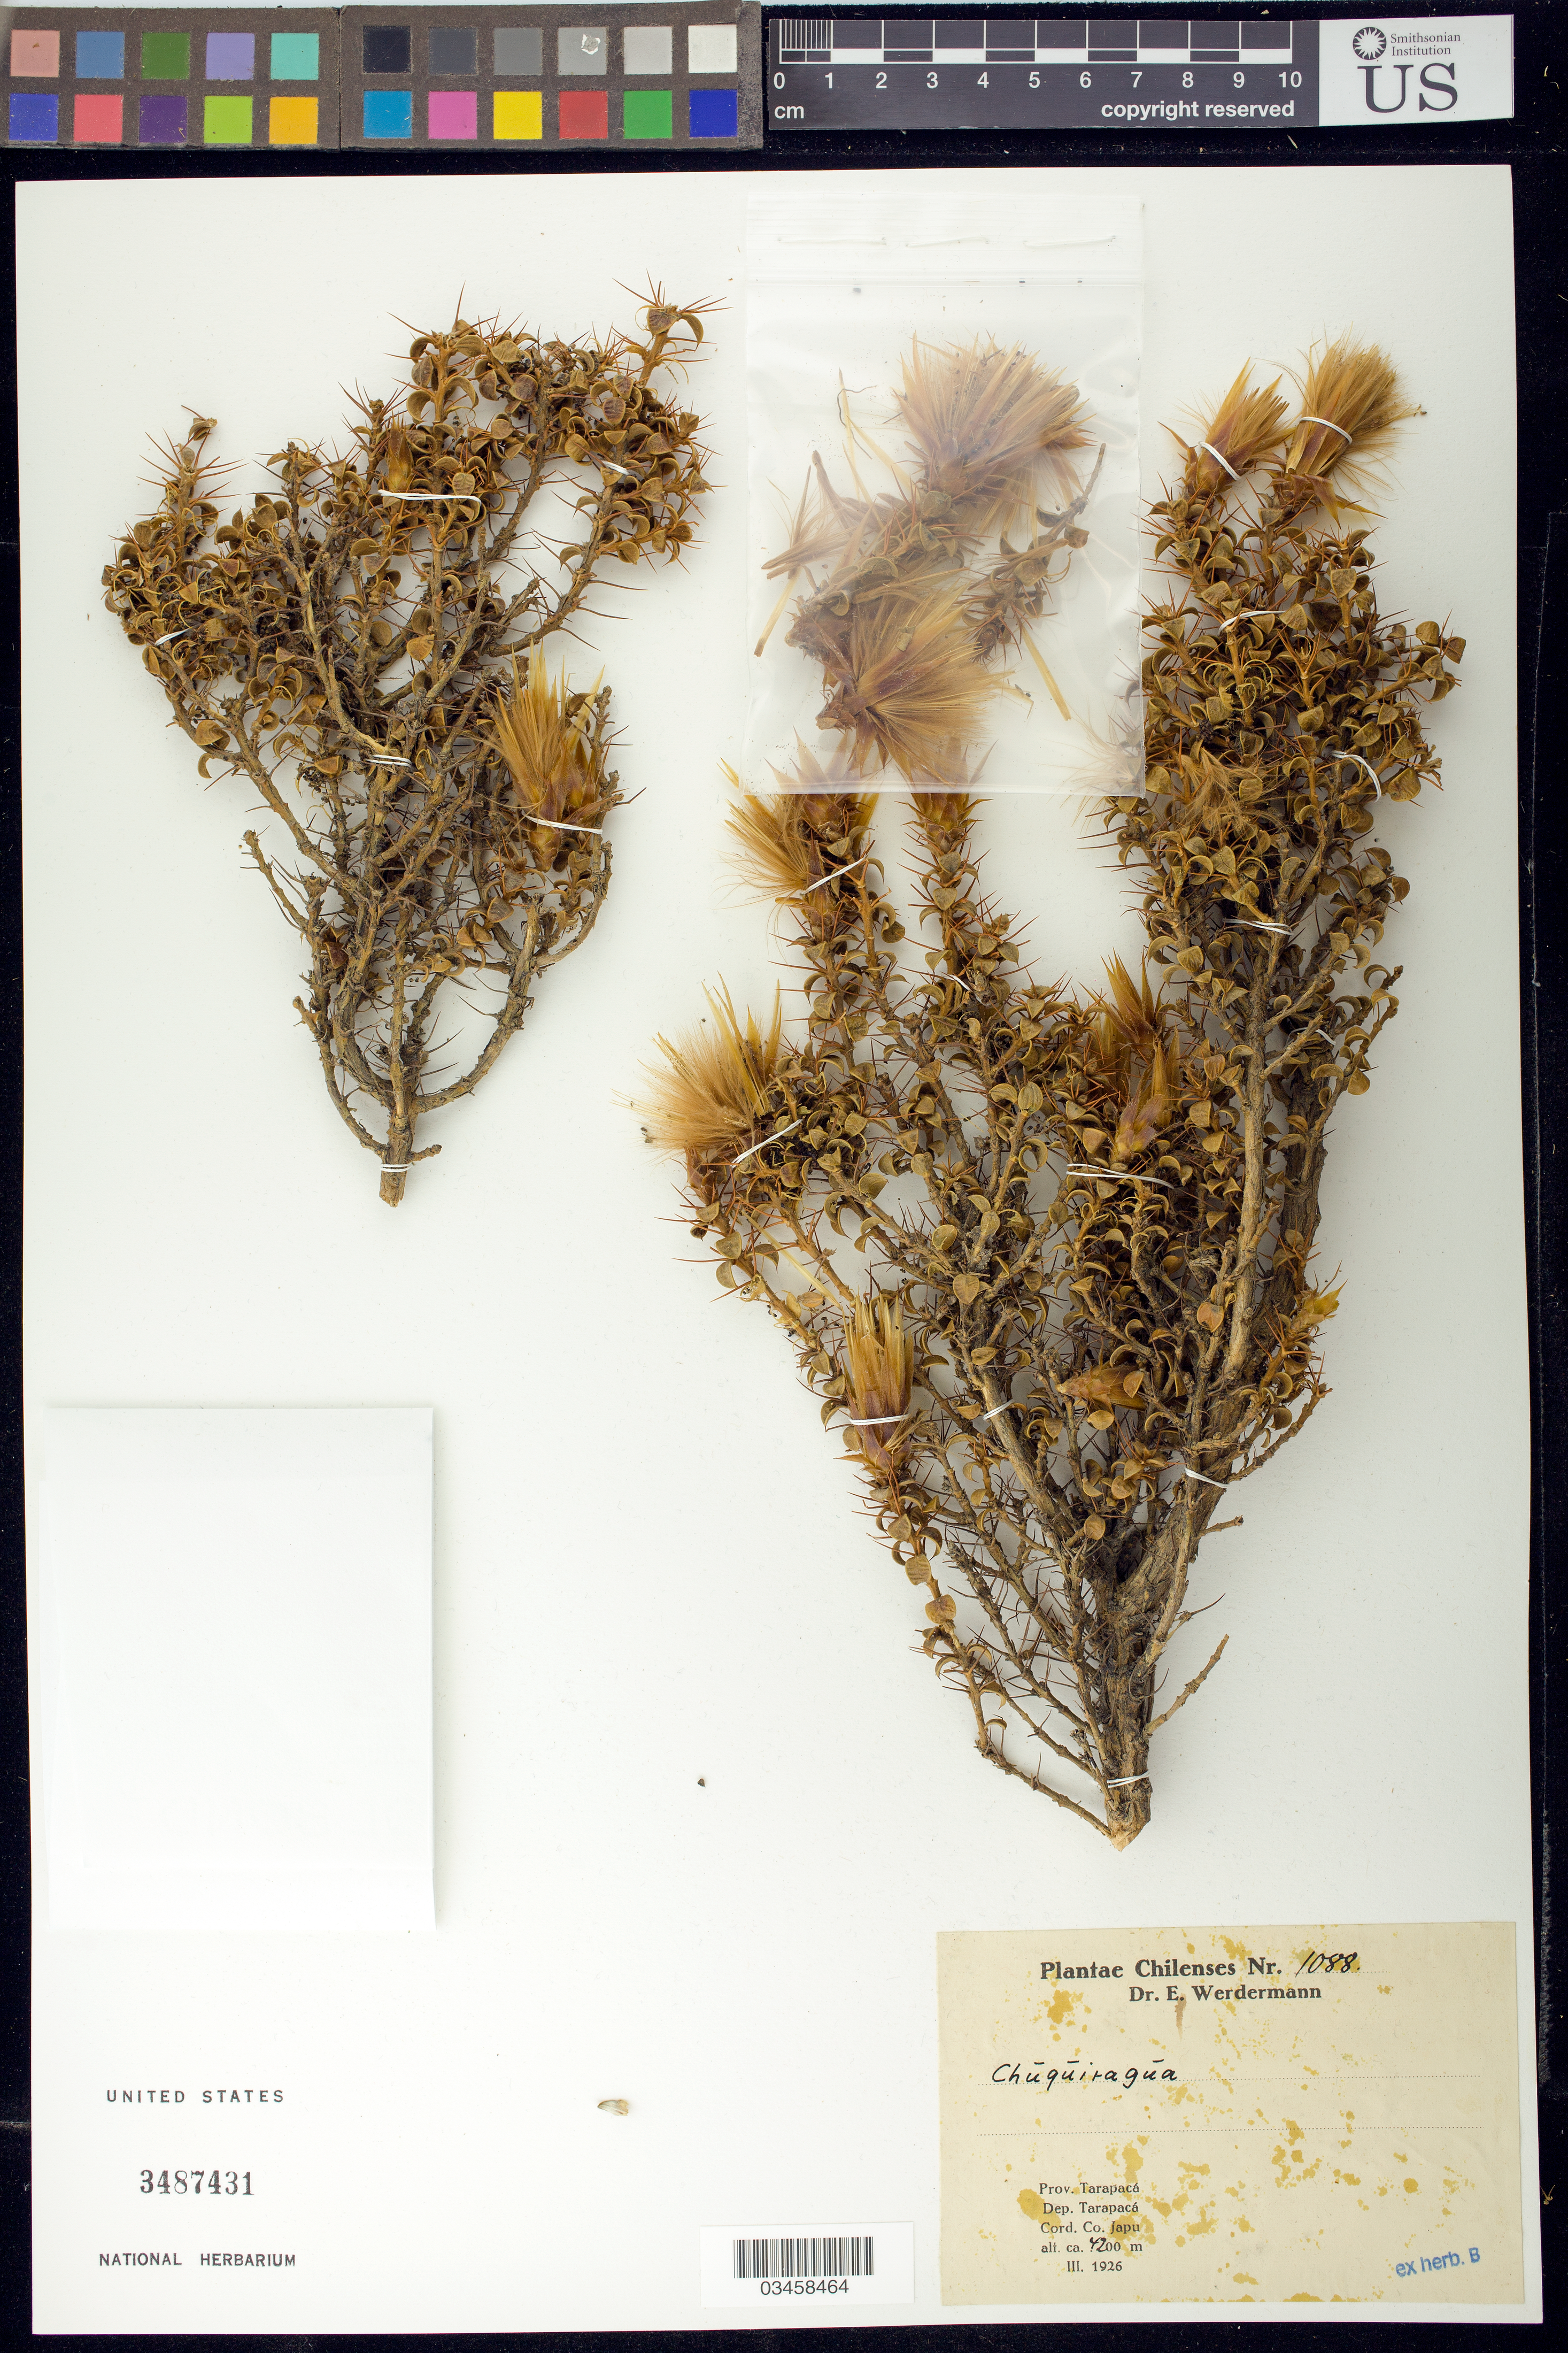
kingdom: Plantae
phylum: Tracheophyta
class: Magnoliopsida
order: Asterales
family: Asteraceae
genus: Chuquiraga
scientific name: Chuquiraga sp.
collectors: E. Werdermann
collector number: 1088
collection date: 1926-03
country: Chile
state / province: Tarapacá (I)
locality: Noasa.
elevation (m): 2500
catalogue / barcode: US 3487431